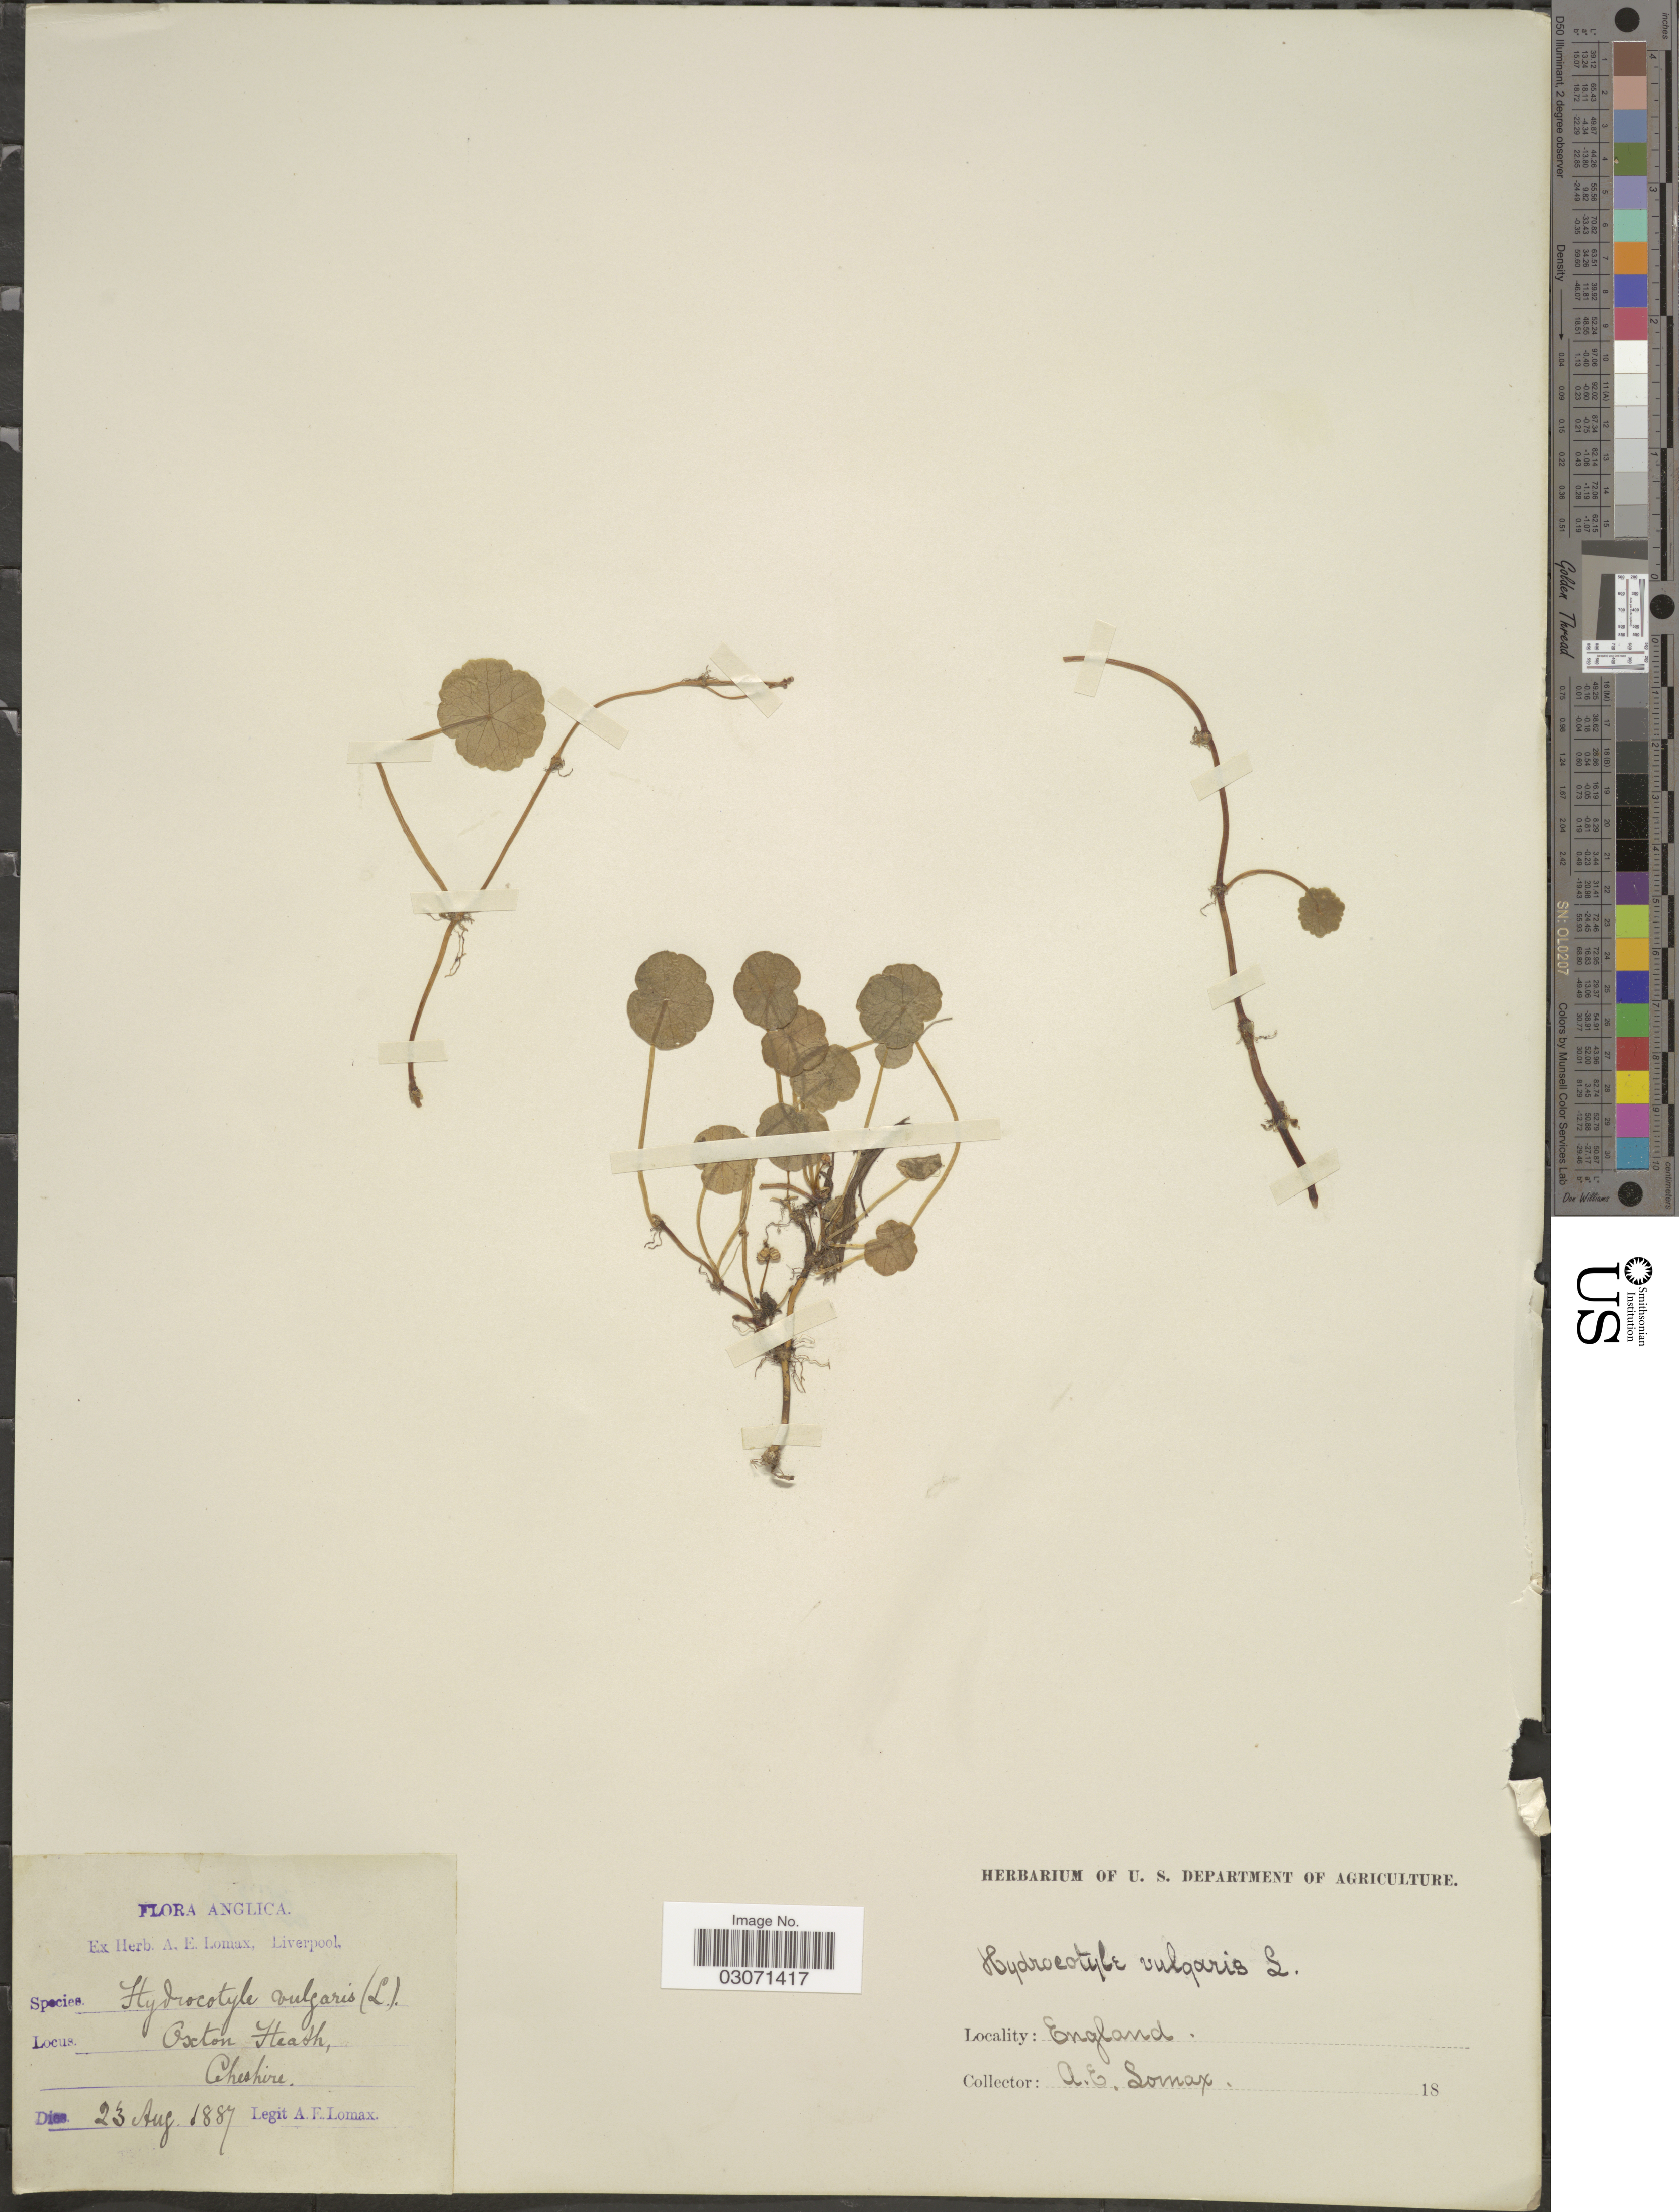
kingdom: Plantae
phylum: Tracheophyta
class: Magnoliopsida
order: Apiales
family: Araliaceae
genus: Hydrocotyle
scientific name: Hydrocotyle vulgaris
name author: L.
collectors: A. Lomax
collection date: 1887-08-23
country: United Kingdom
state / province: England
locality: Anglica. Oxton Heath, Cheshire.